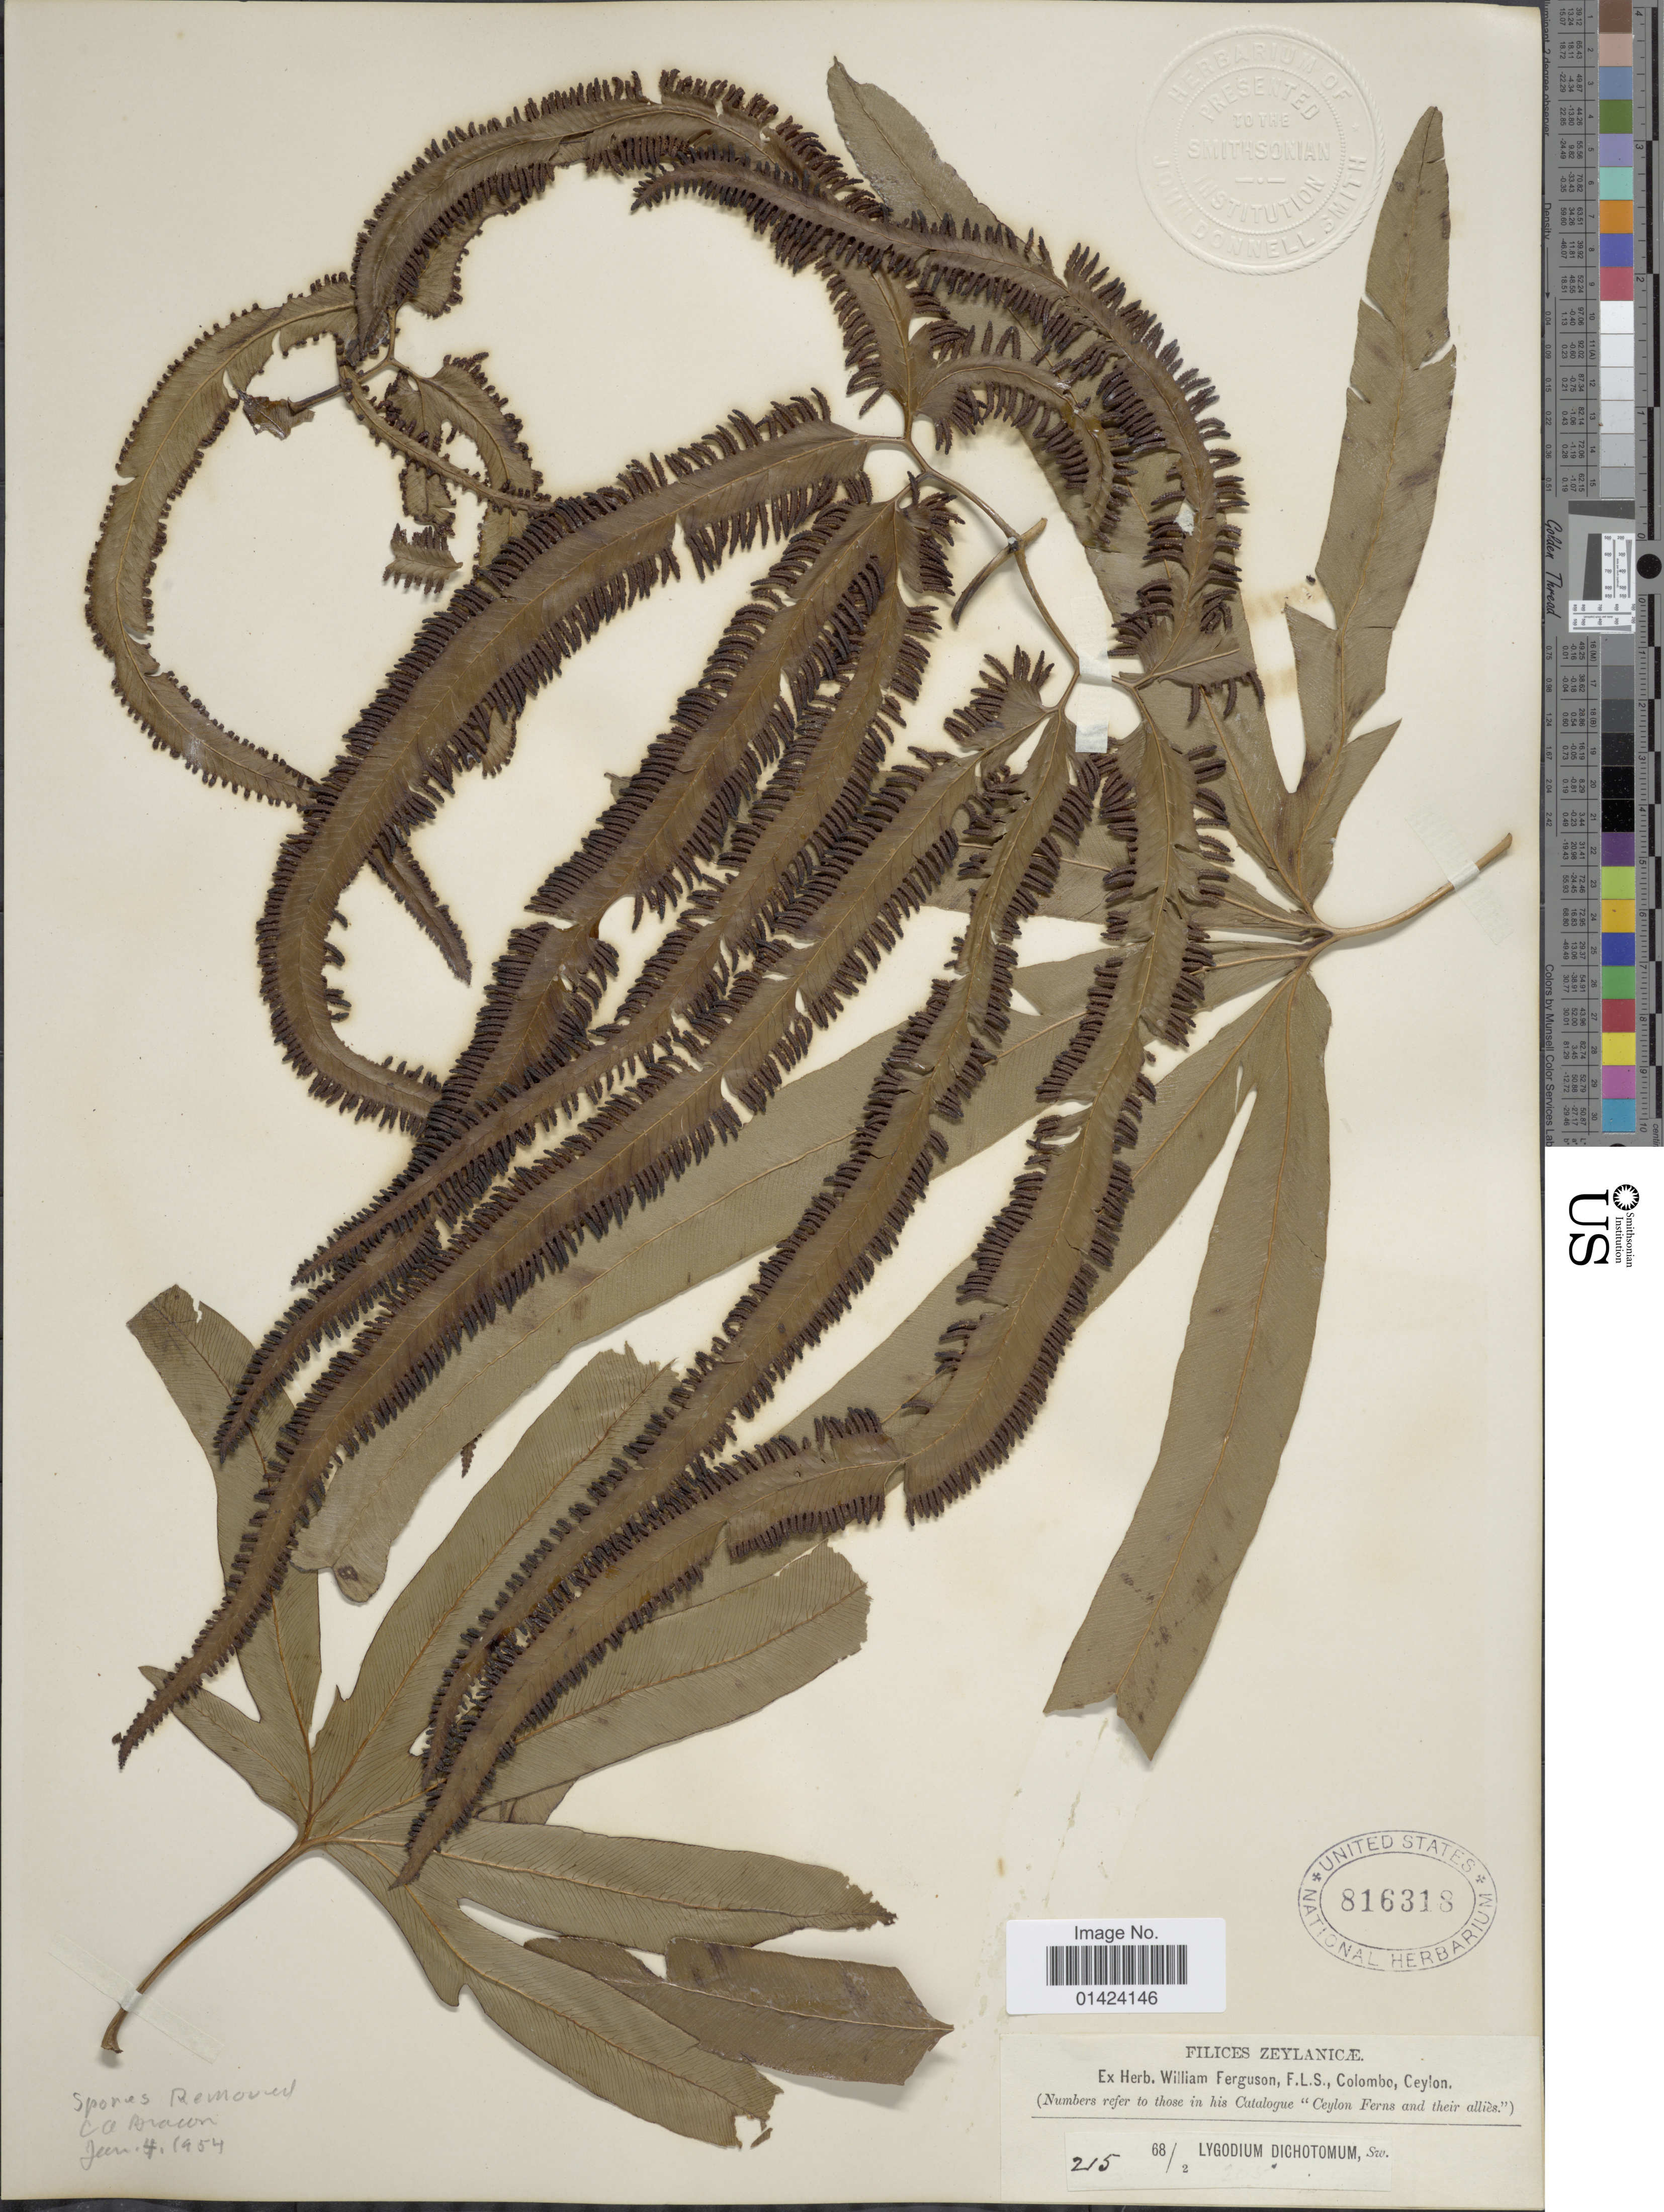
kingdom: Plantae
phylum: Tracheophyta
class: Polypodiopsida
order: Schizaeales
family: Lygodiaceae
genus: Lygodium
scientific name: Lygodium circinnatum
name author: (Burm. f.) Sw.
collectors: ex herb. W. Ferguson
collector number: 215?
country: Sri Lanka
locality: Filices Zeylandicae, Ceylon.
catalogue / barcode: US 816318